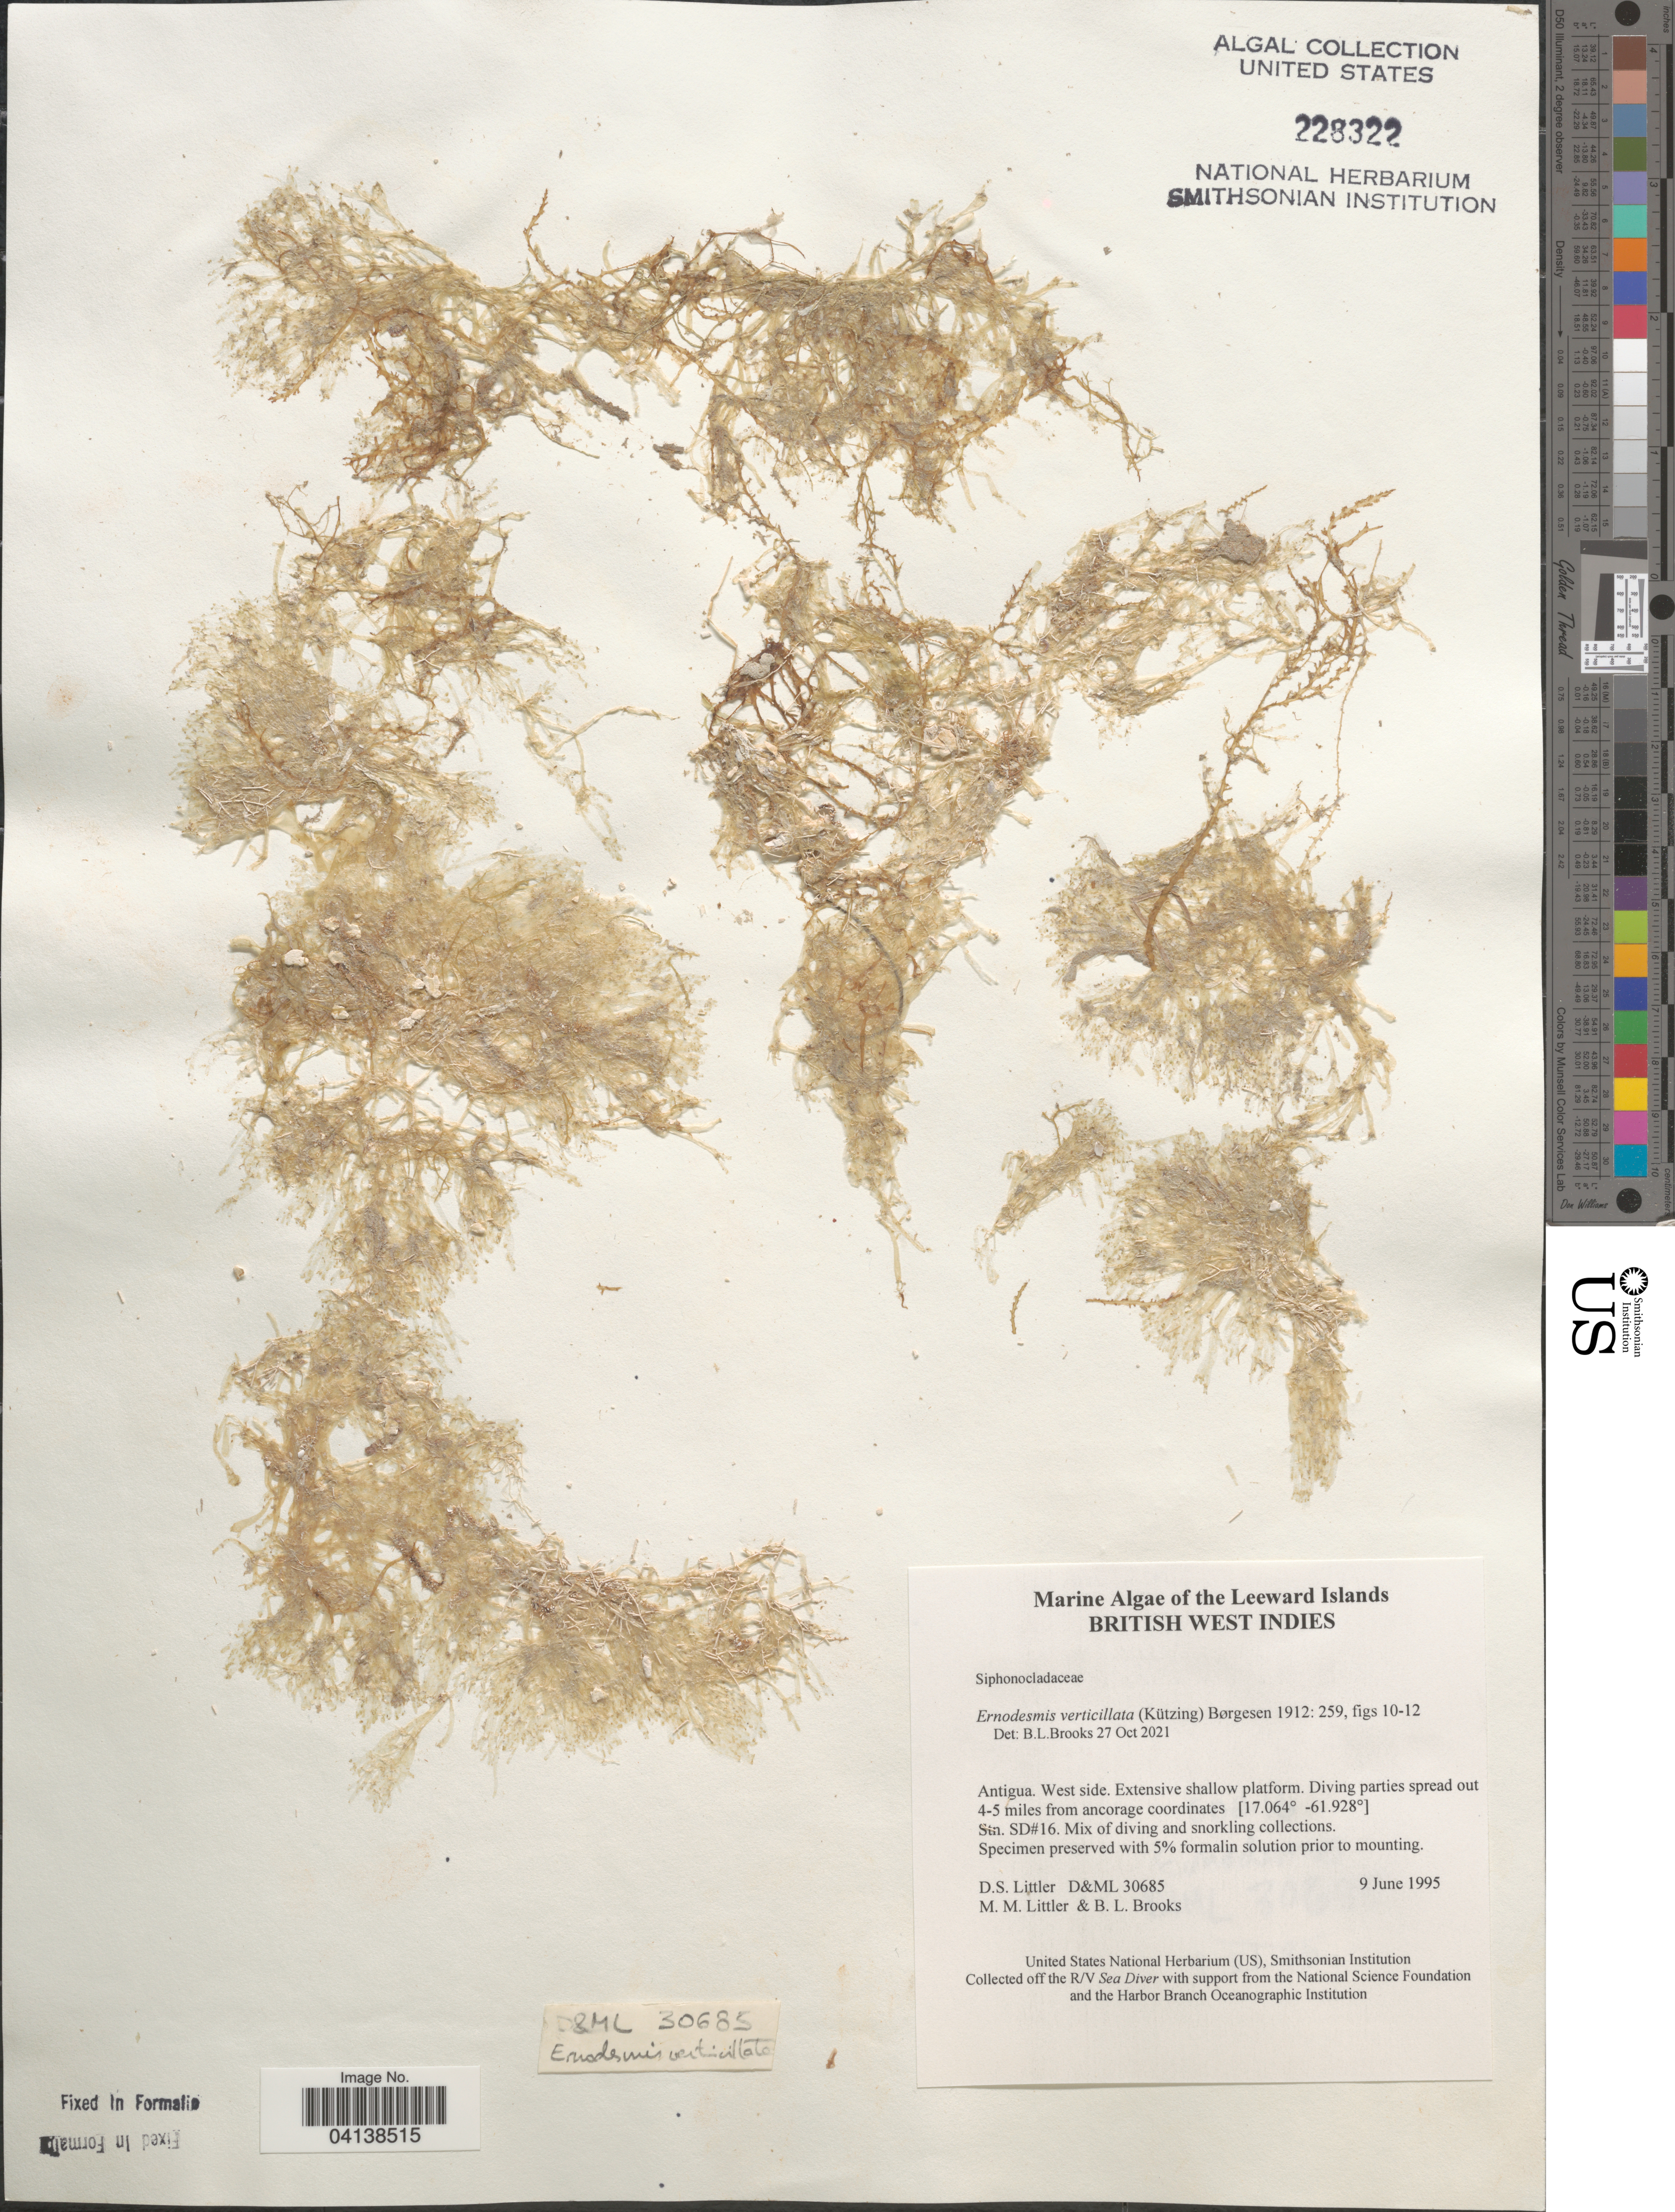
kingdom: Plantae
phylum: Chlorophyta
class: Ulvophyceae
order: Siphonocladales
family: Siphonocladaceae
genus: Ernodesmis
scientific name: Ernodesmis verticillata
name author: (Kütz.) Børgesen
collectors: D. S. Littler & B. Brooks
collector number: D&ML 30685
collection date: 1995-06-09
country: Antigua and Barbuda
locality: The Leeward Islands. British West Indies. Antigua. West side. Diving parties spread out 4-5 miles from ancorage coordinates. Stn. SD#16.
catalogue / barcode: US 228322